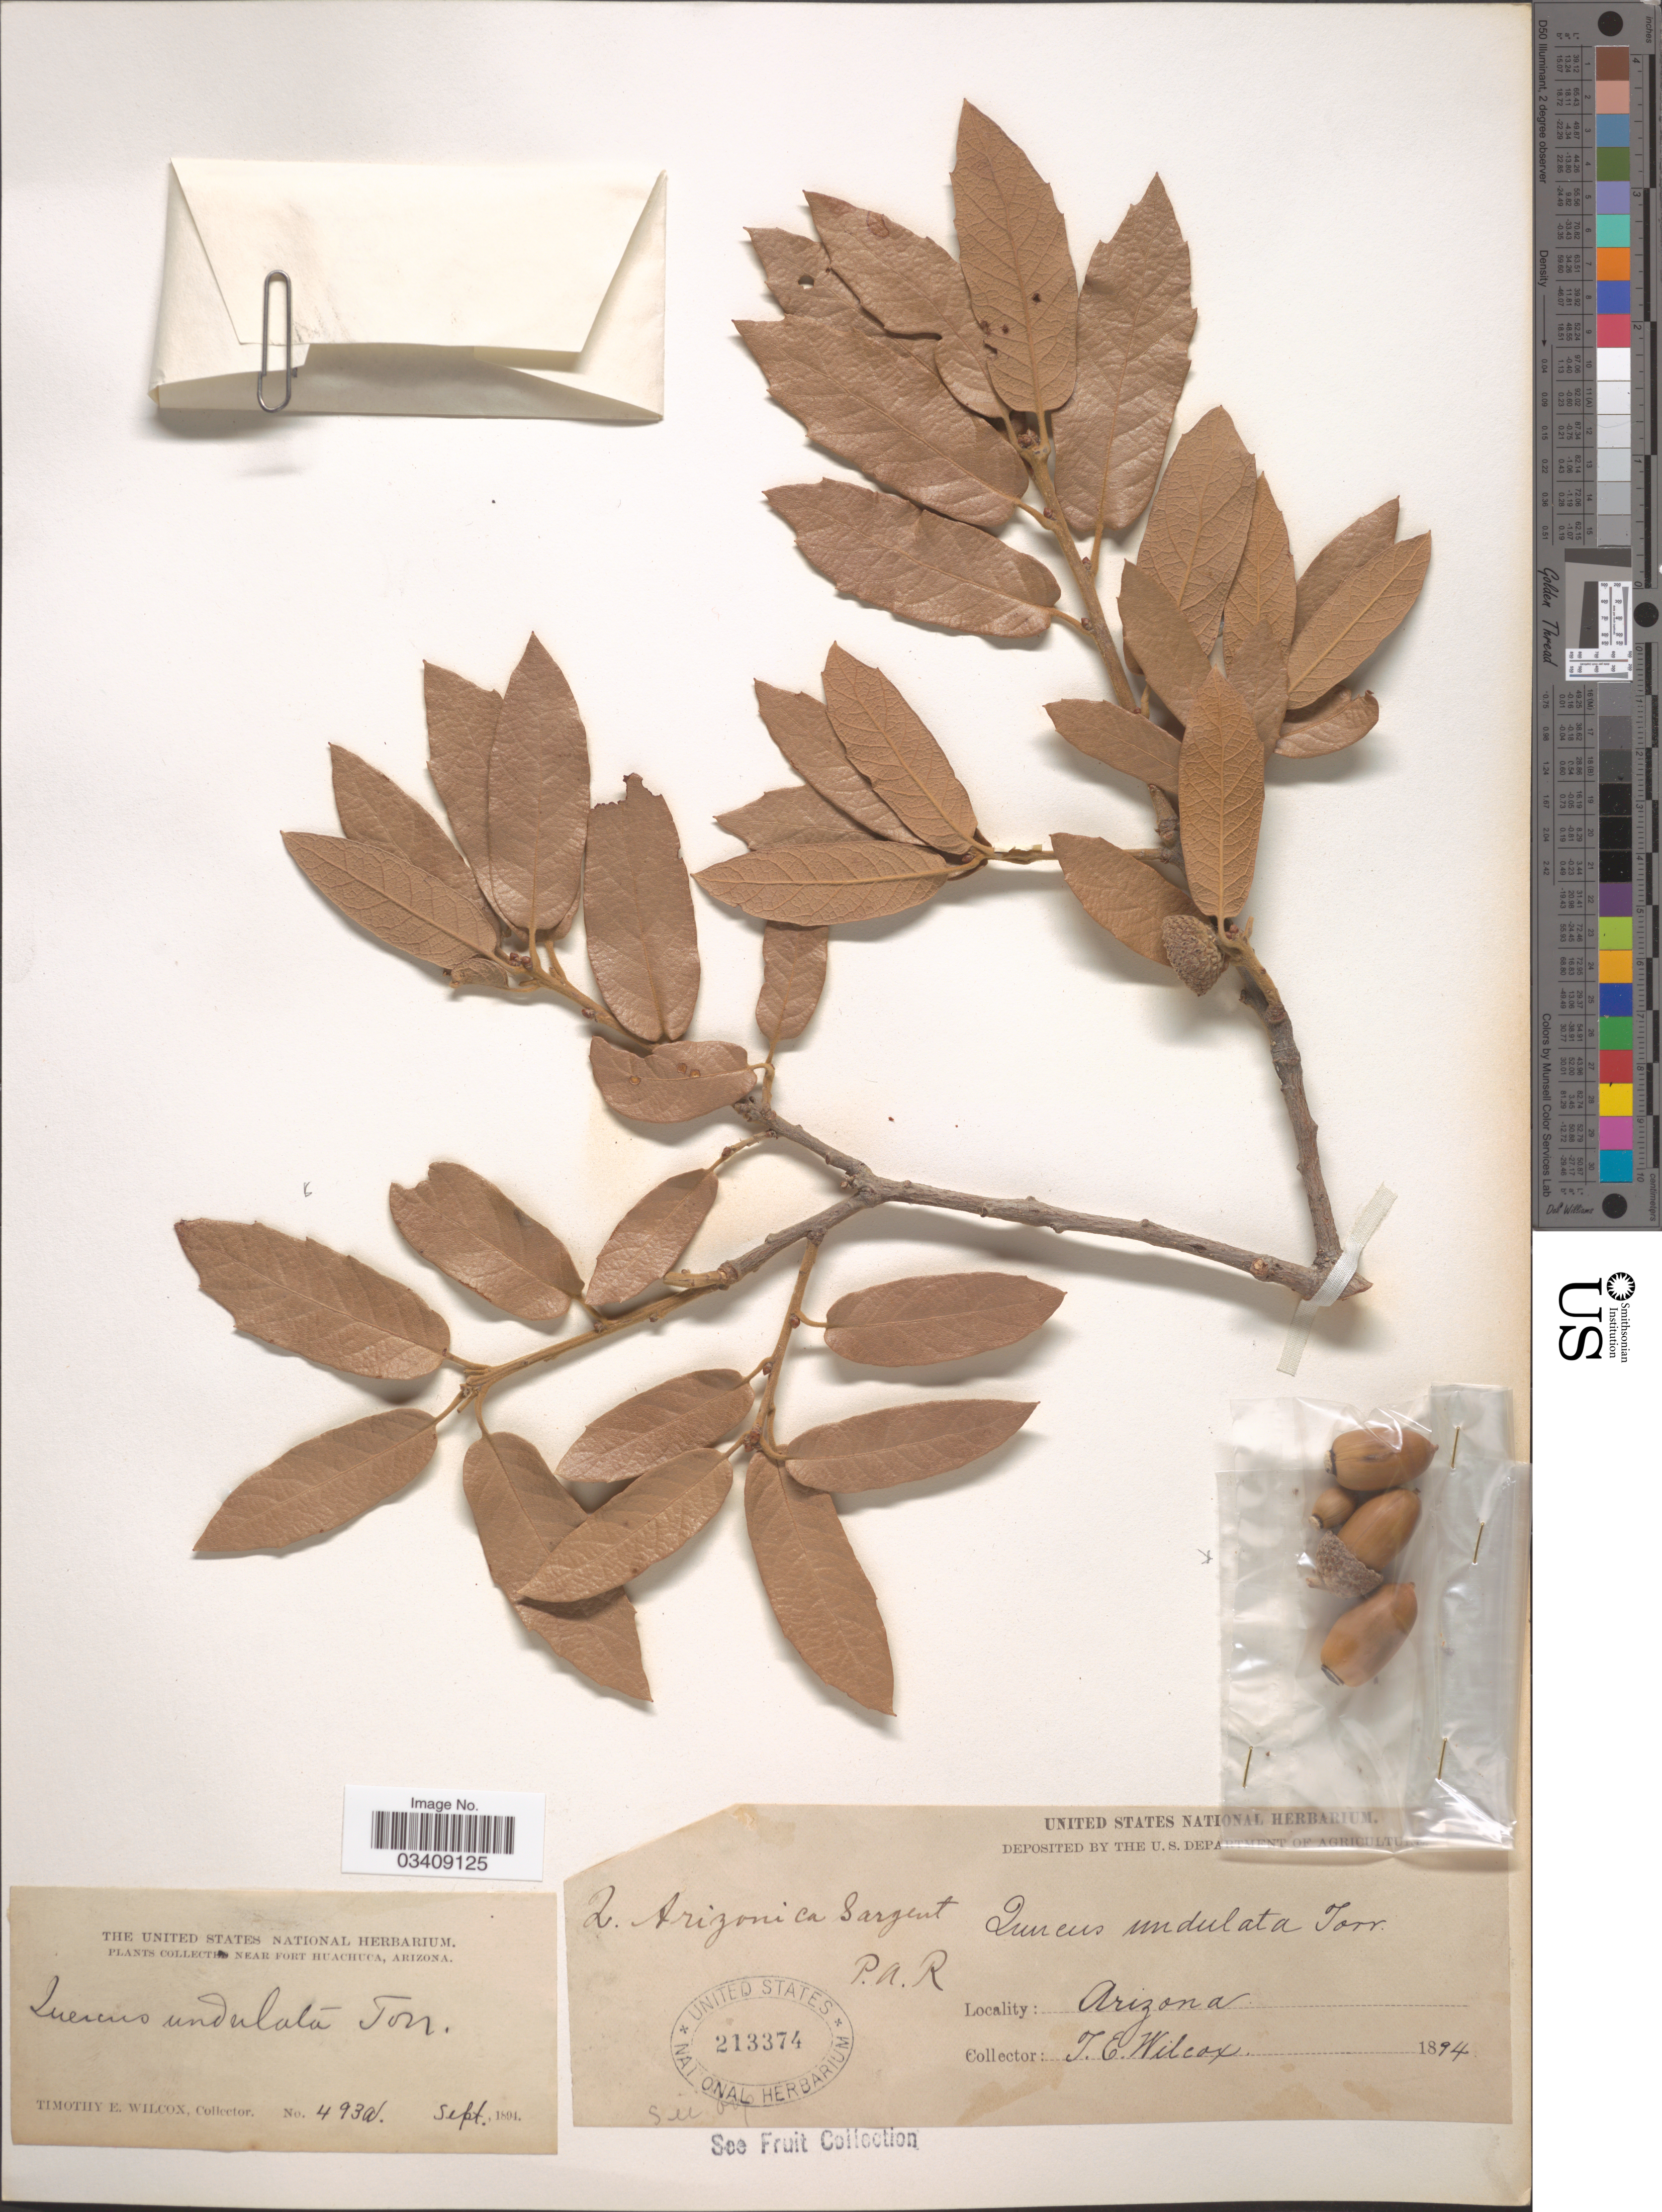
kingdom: Plantae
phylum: Tracheophyta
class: Magnoliopsida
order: Fagales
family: Fagaceae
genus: Quercus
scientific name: Quercus undulata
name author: Torr.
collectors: T. E. Wilcox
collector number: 493a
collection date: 1894-09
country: United States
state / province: Arizona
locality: Near Fort Huachuca.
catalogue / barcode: US 213374